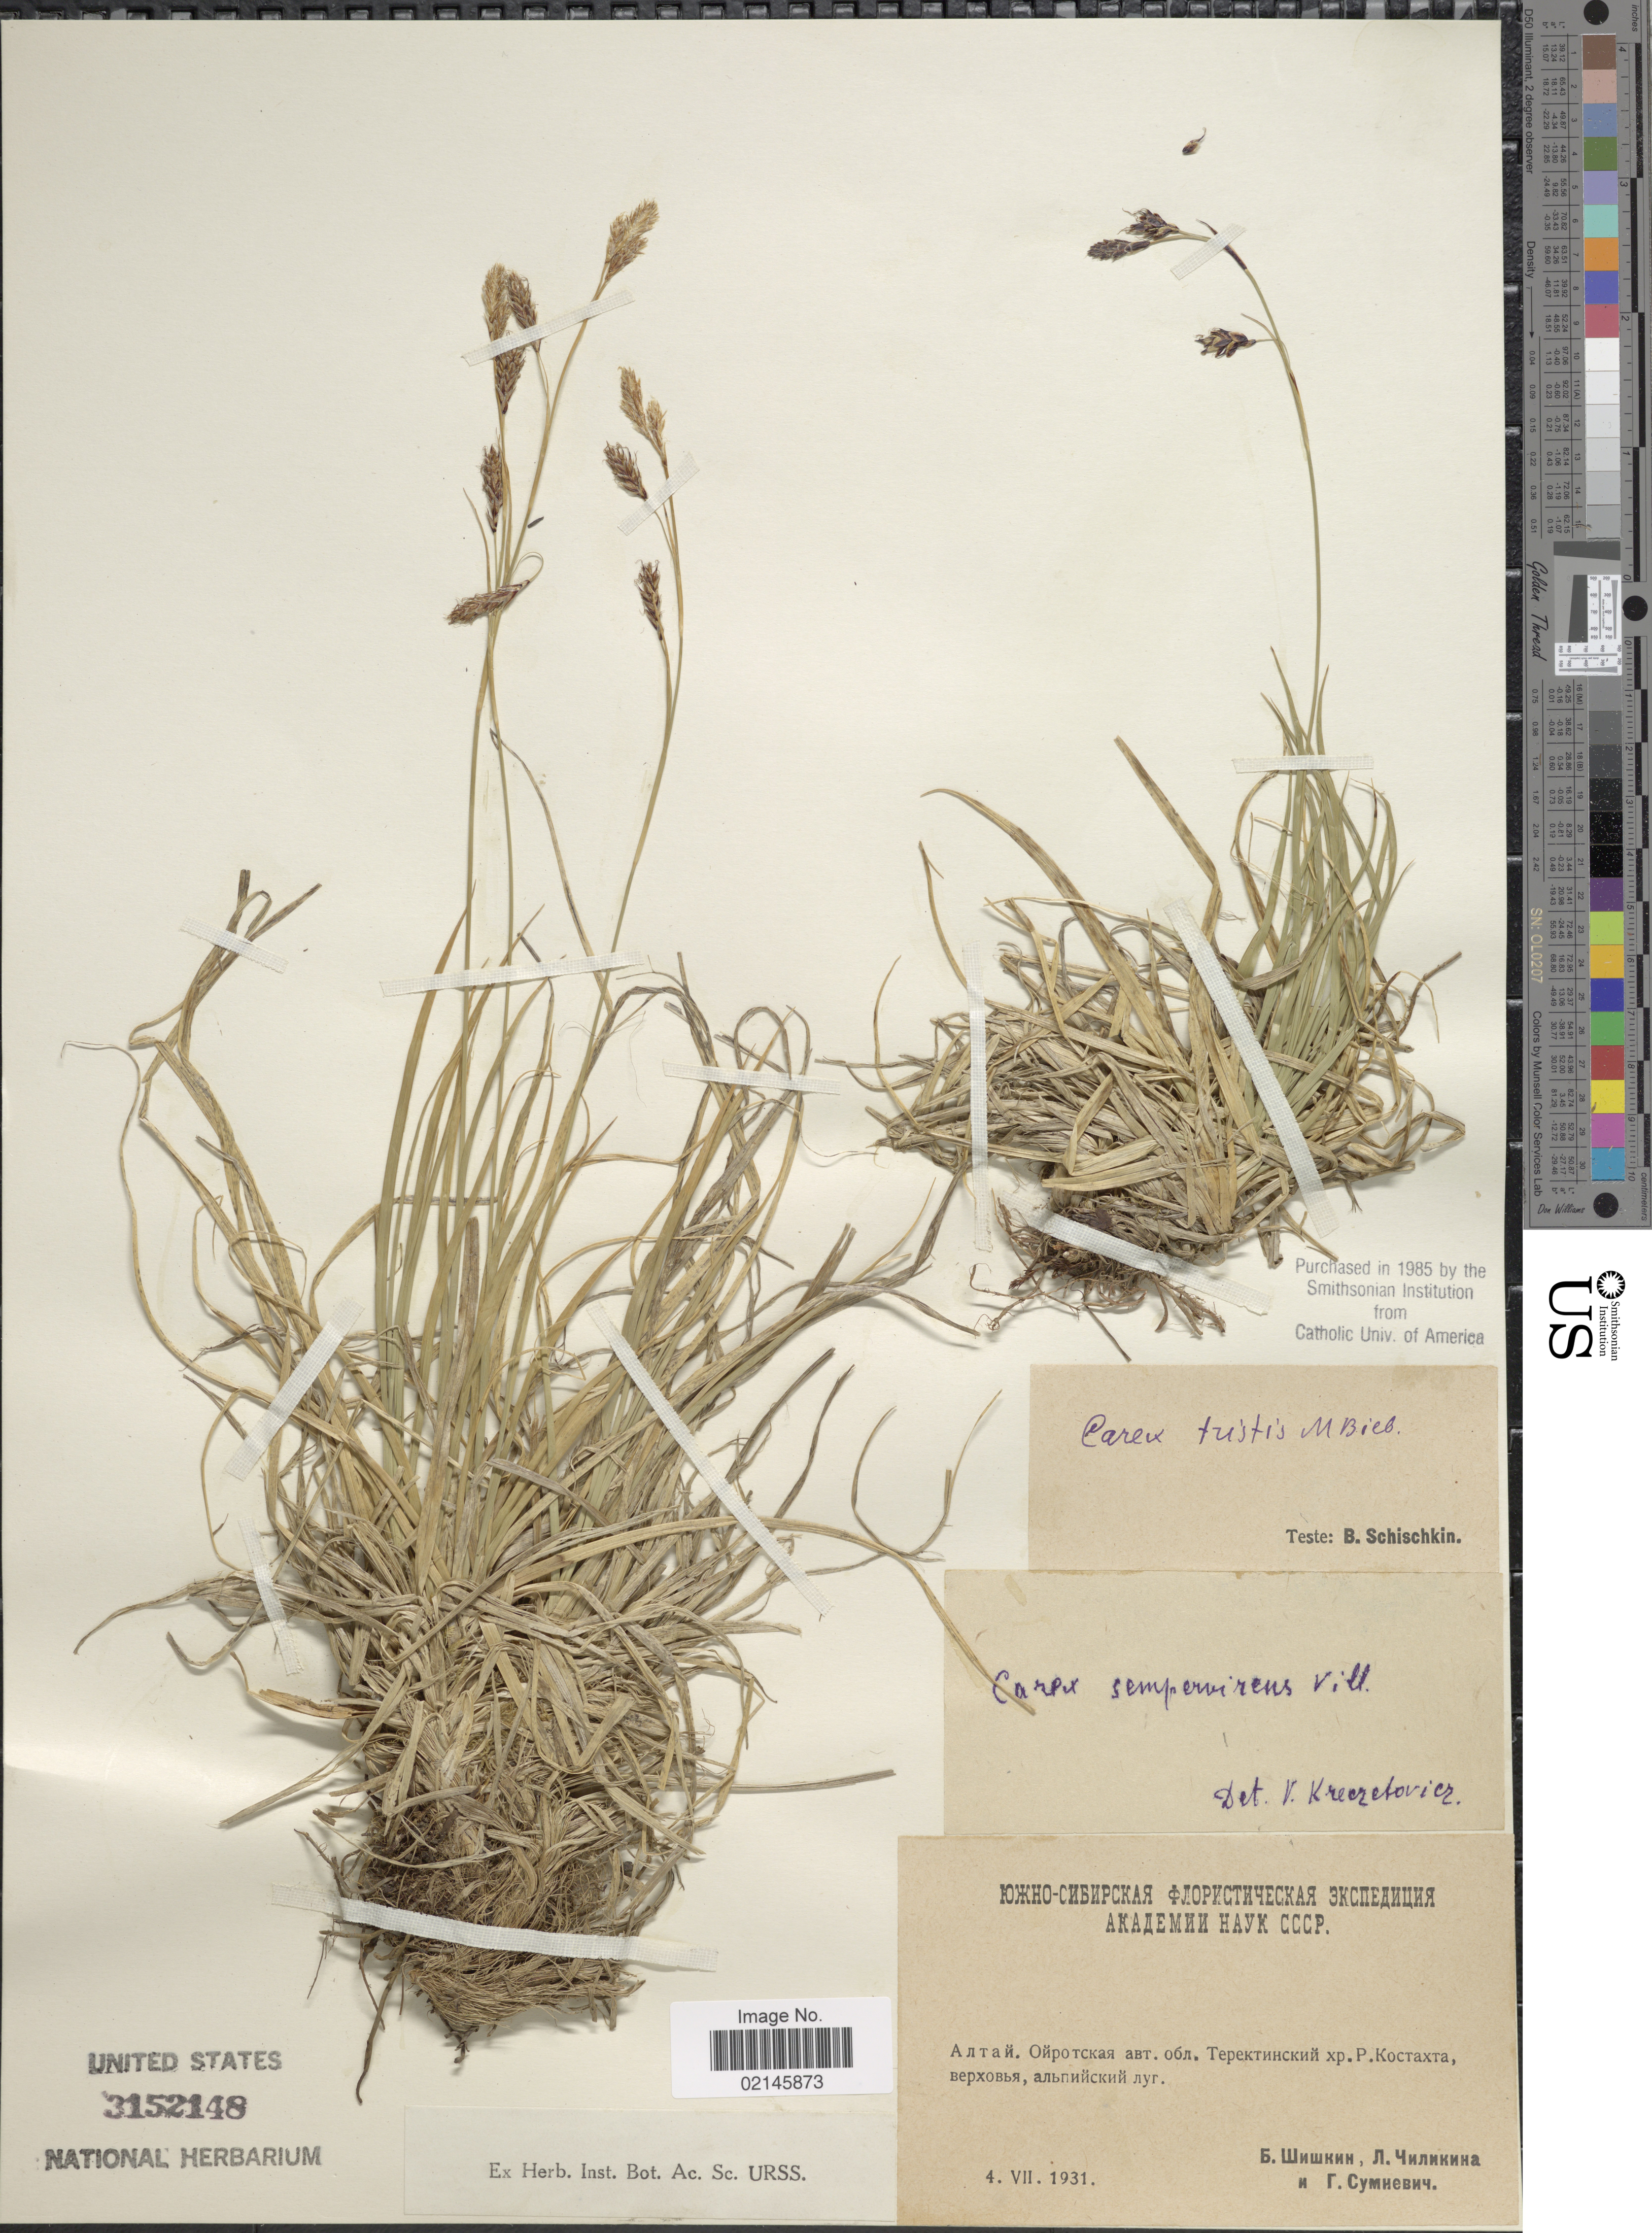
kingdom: Plantae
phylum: Tracheophyta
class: Liliopsida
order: Poales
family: Cyperaceae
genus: Carex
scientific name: Carex sempervirens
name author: Vill.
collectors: Collector illegible, Collector illegible & Collector illegible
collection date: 1931-07-04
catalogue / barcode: US 3152148